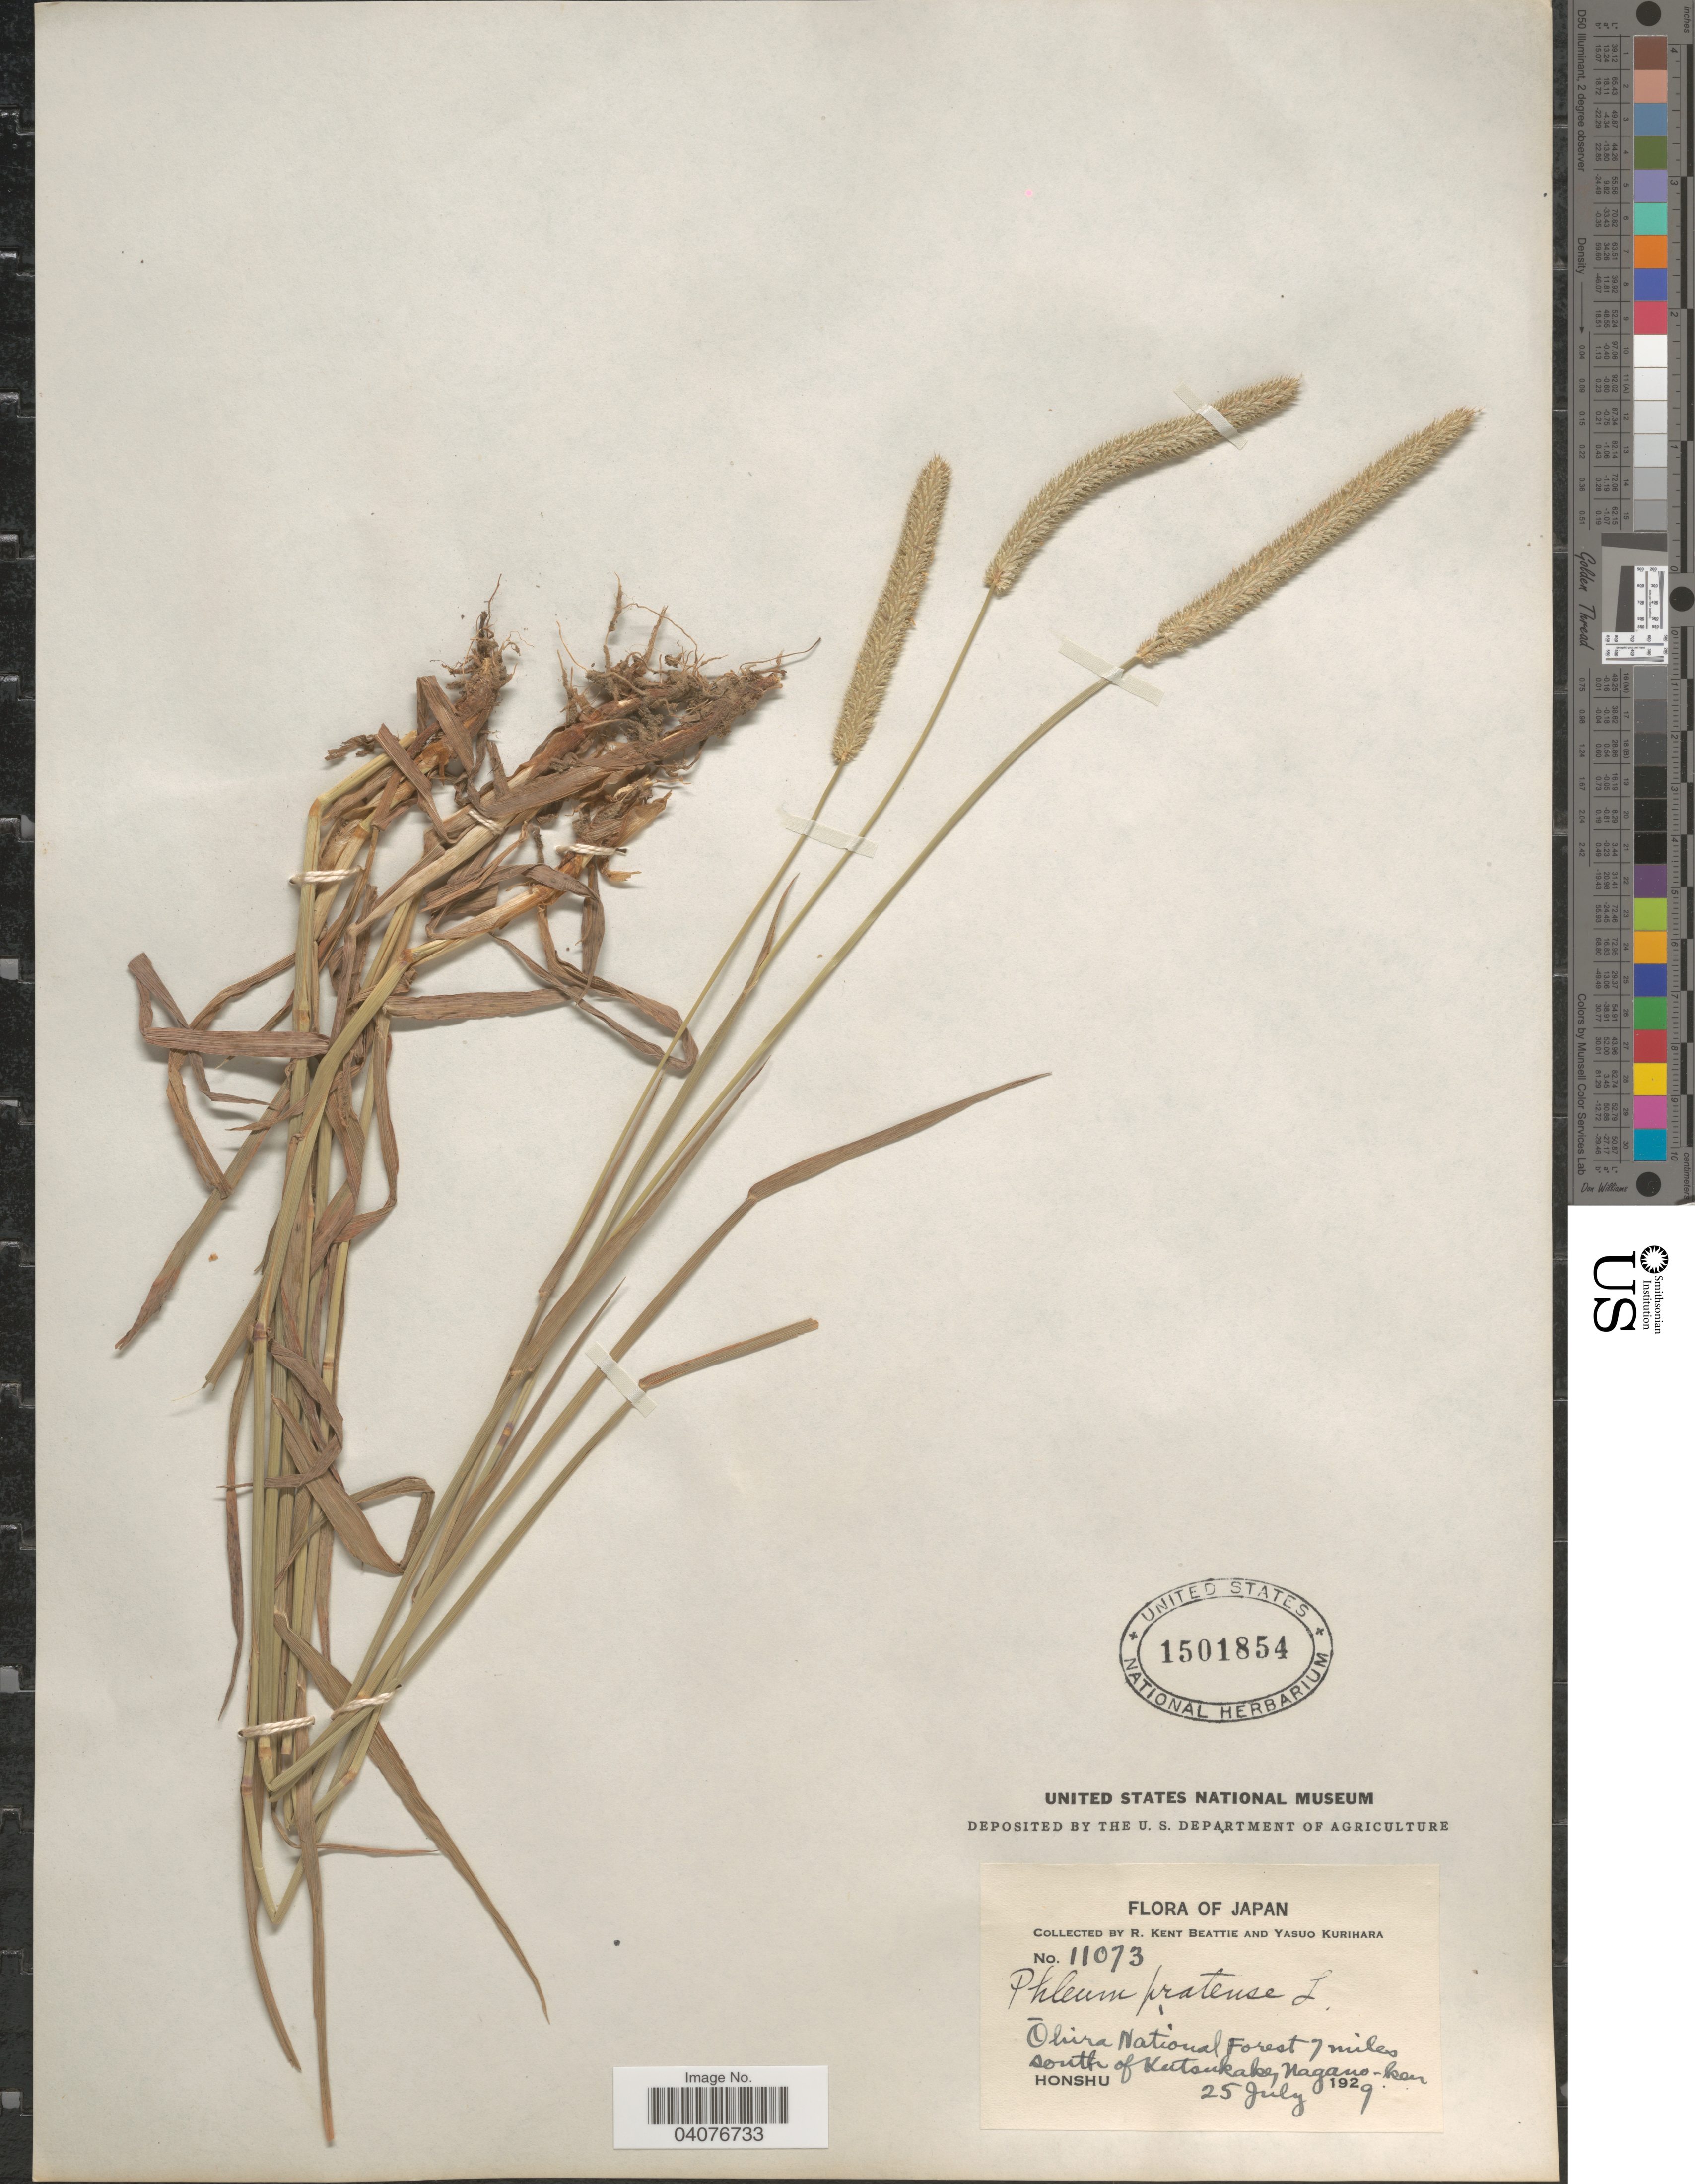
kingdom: Plantae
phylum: Tracheophyta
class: Liliopsida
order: Poales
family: Poaceae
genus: Phleum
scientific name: Phleum pratense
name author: L.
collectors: R. K. Beattie & Y. Kurihara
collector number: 11073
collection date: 1929-07-25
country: Japan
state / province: Nagano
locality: Ōhira National Forest 7 miles south of Kutsukake, Nagano-ken. Honshu.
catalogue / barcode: US 1501854